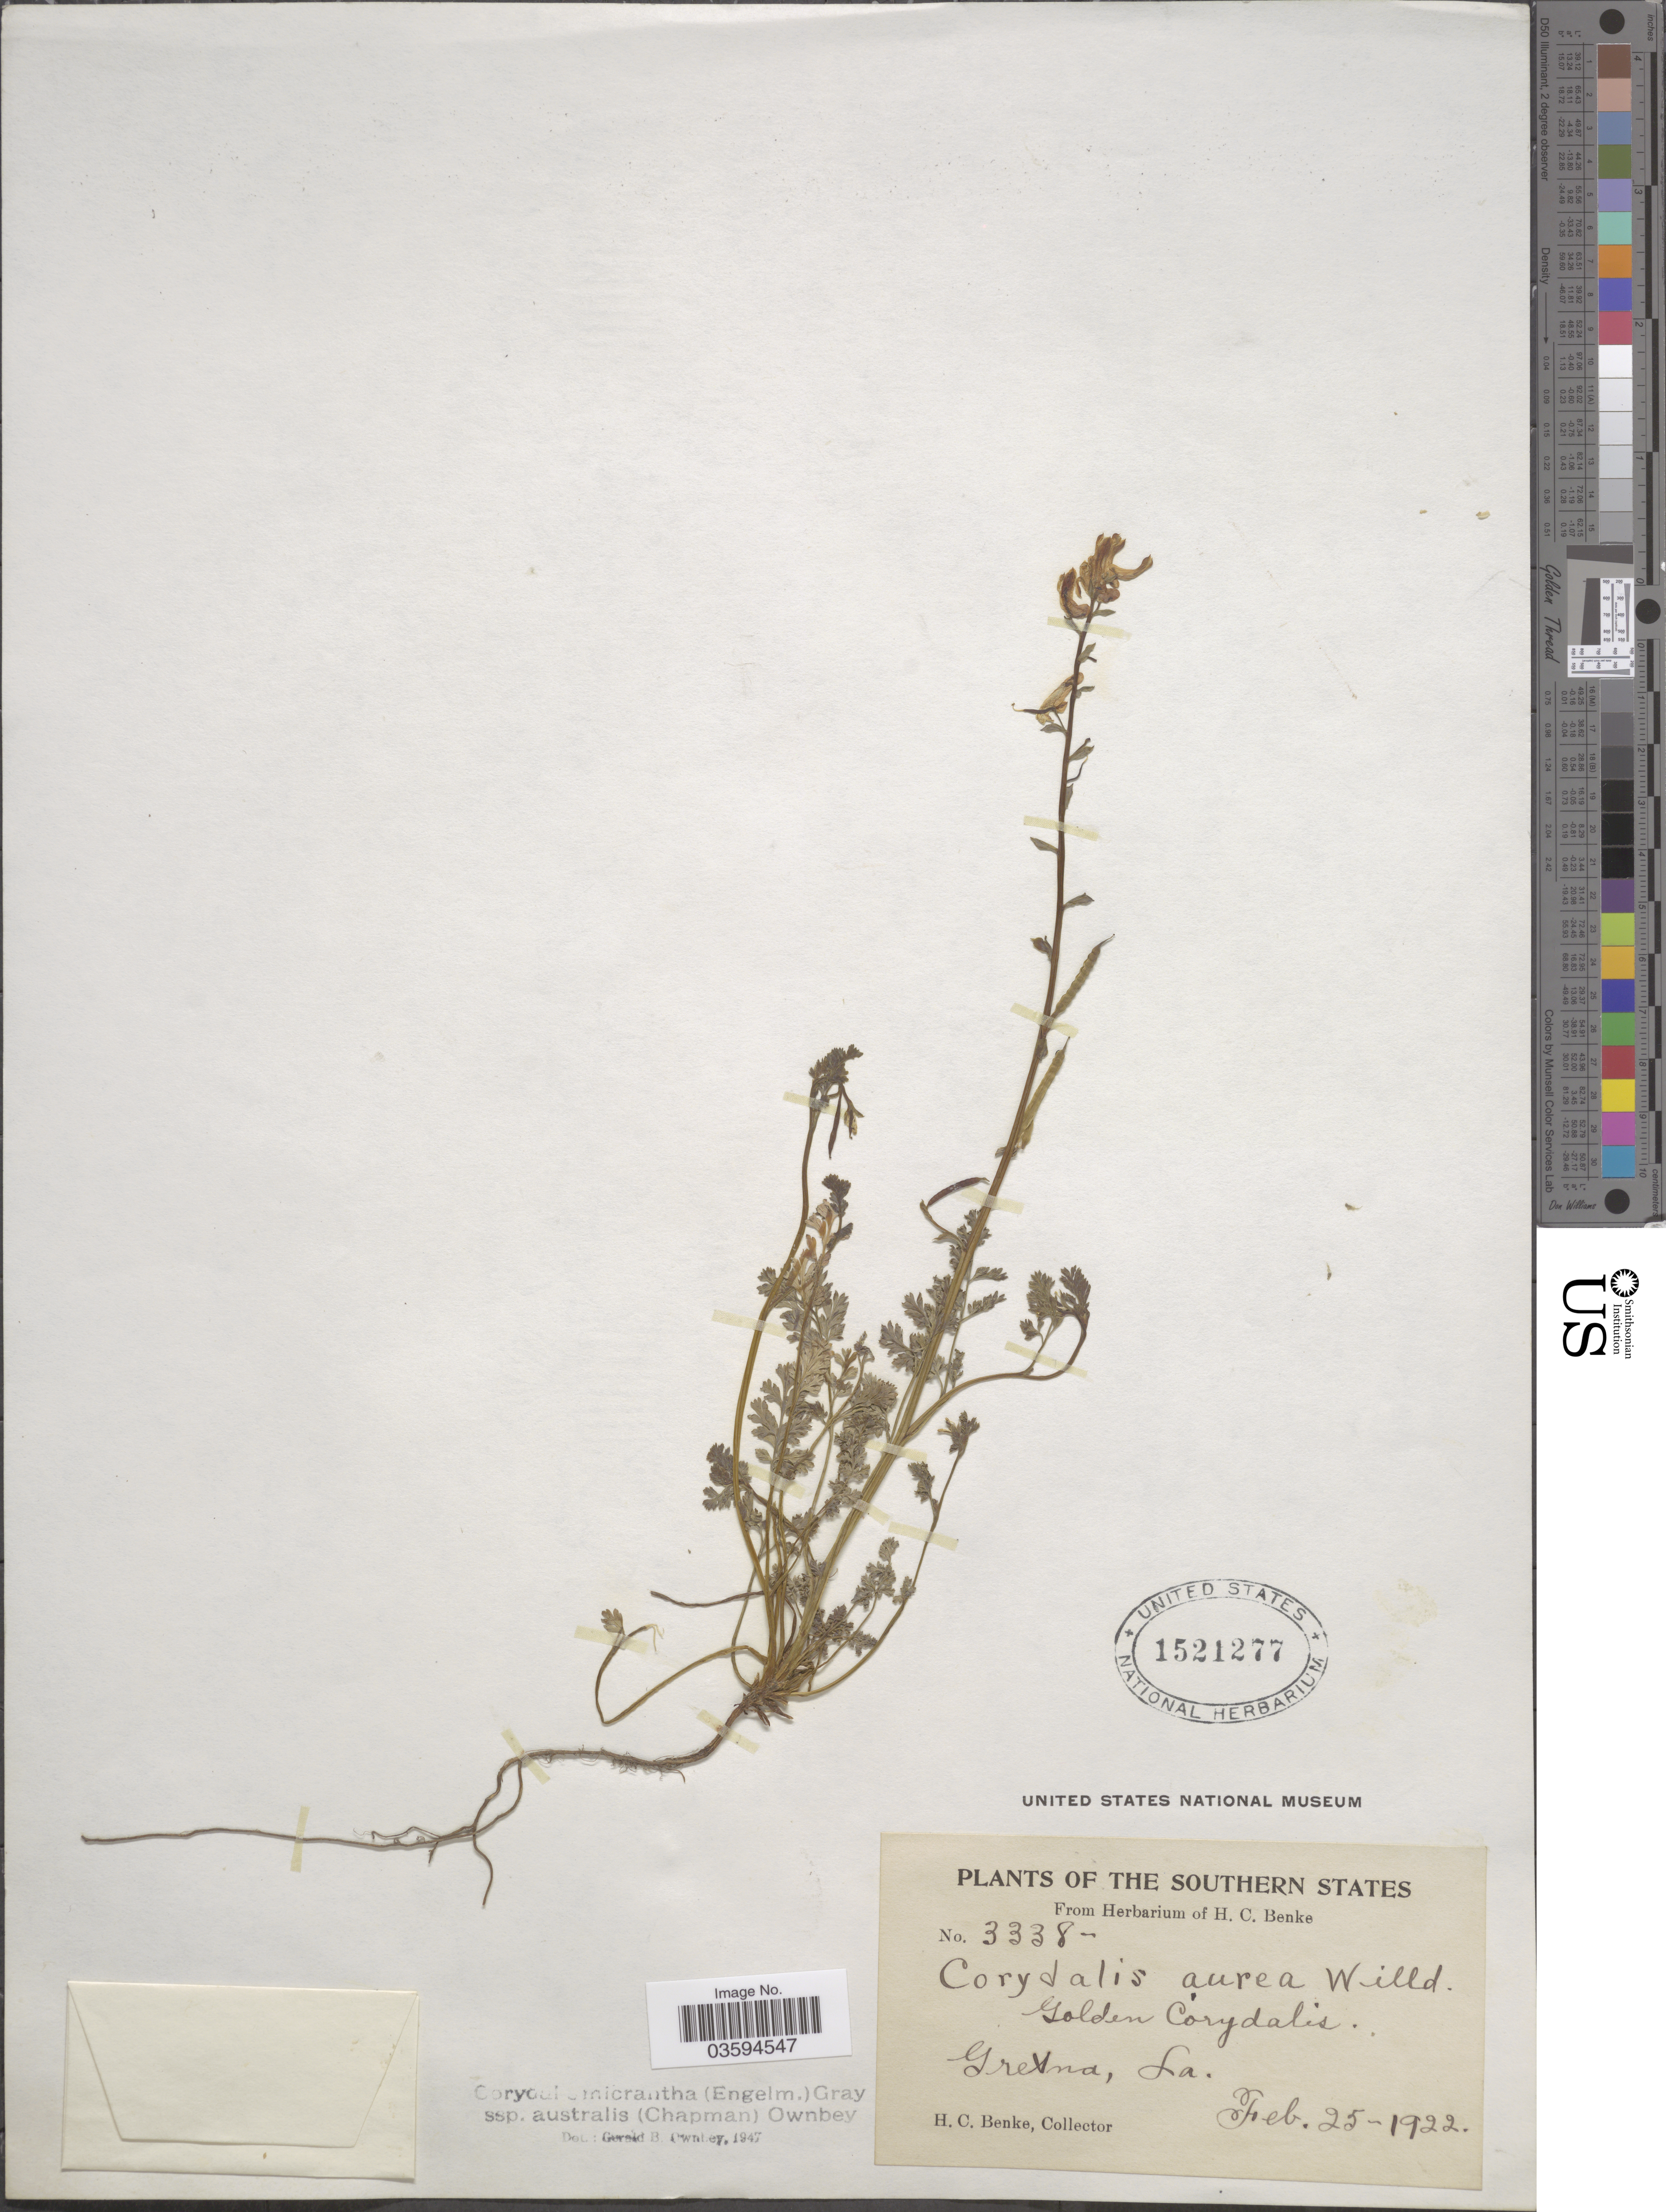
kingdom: Plantae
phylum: Tracheophyta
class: Magnoliopsida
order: Ranunculales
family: Papaveraceae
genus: Corydalis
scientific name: Corydalis micrantha subsp. australis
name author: (Chapm.) G.B. Ownbey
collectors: H. Benke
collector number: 3338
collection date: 1922-02-25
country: United States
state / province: Louisiana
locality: The Southern States. Gretna.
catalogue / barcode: US 1521277